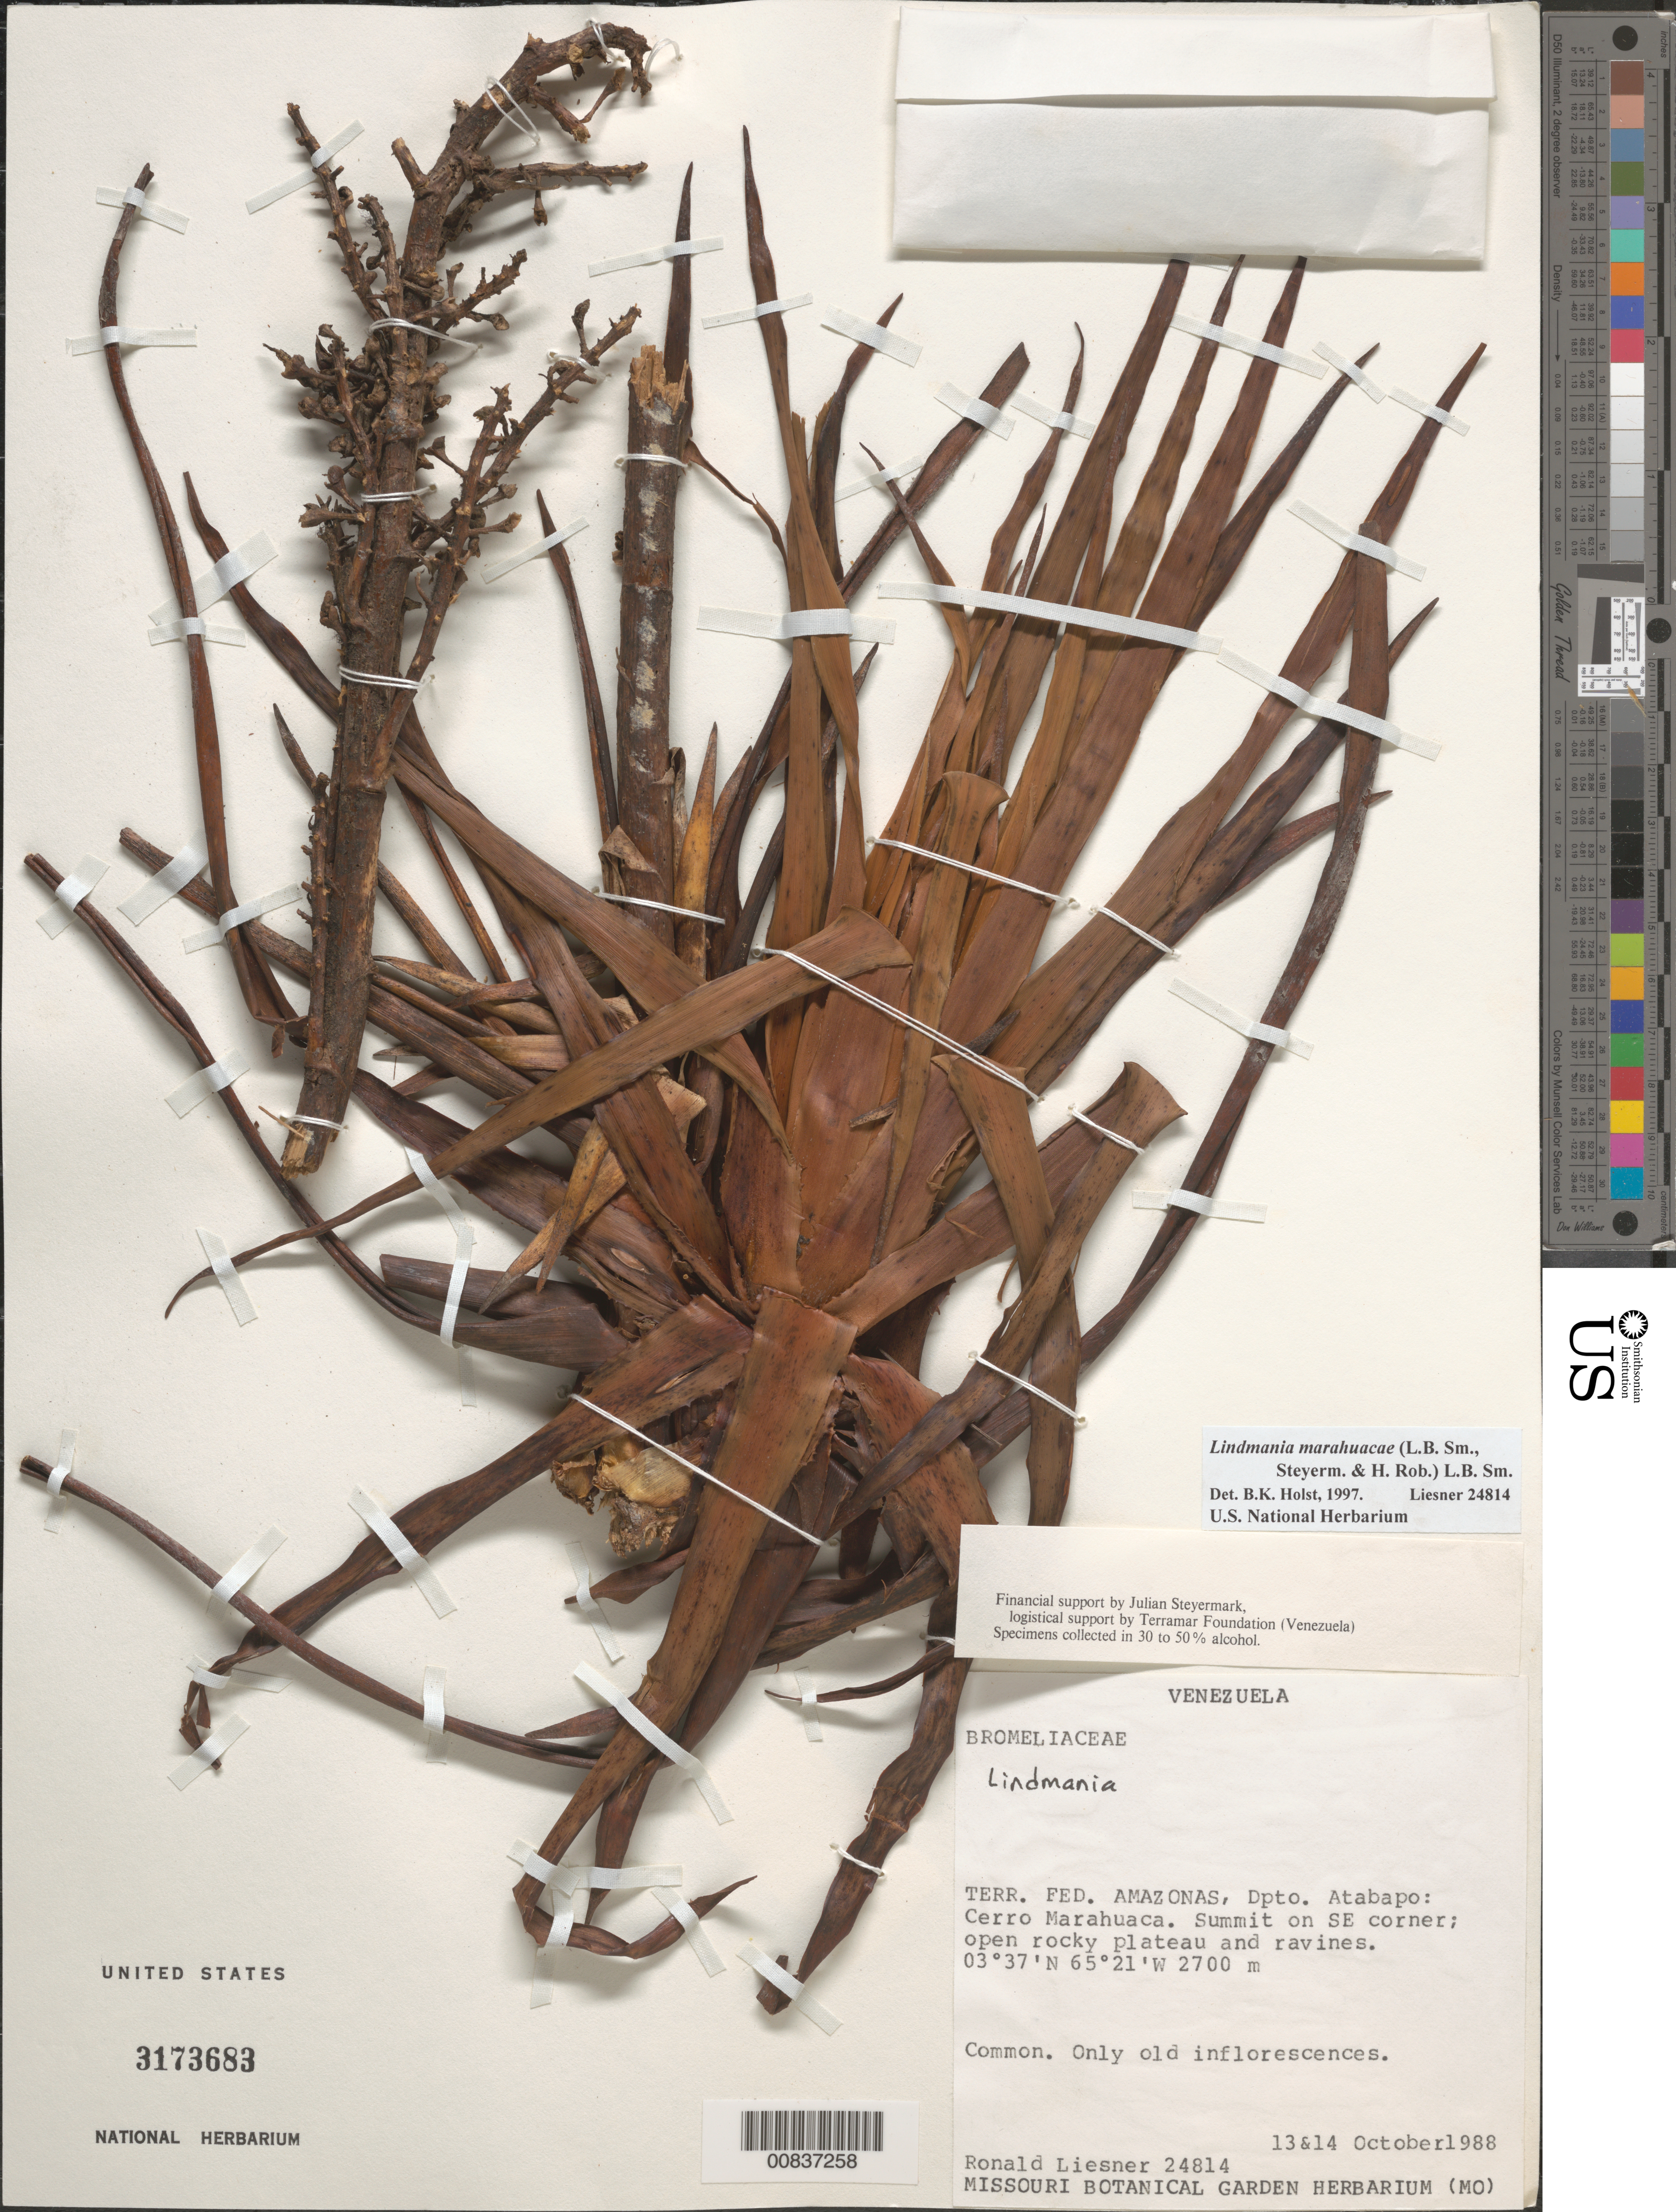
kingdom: Plantae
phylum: Tracheophyta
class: Liliopsida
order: Poales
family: Bromeliaceae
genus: Lindmania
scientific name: Lindmania marahuacae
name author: (L.B. Sm. et al.) L.B. Sm.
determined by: Holst, Bruce K.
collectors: R. L. Liesner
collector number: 24814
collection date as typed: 13-Oct-88 to 14-Oct-88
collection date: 1988-10-13/1988-10-14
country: Venezuela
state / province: Amazonas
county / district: Atabapo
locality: Cerro Marahuaca, summit on SE corner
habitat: Open rocky plateau and ravines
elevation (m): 2700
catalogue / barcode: US 3173683